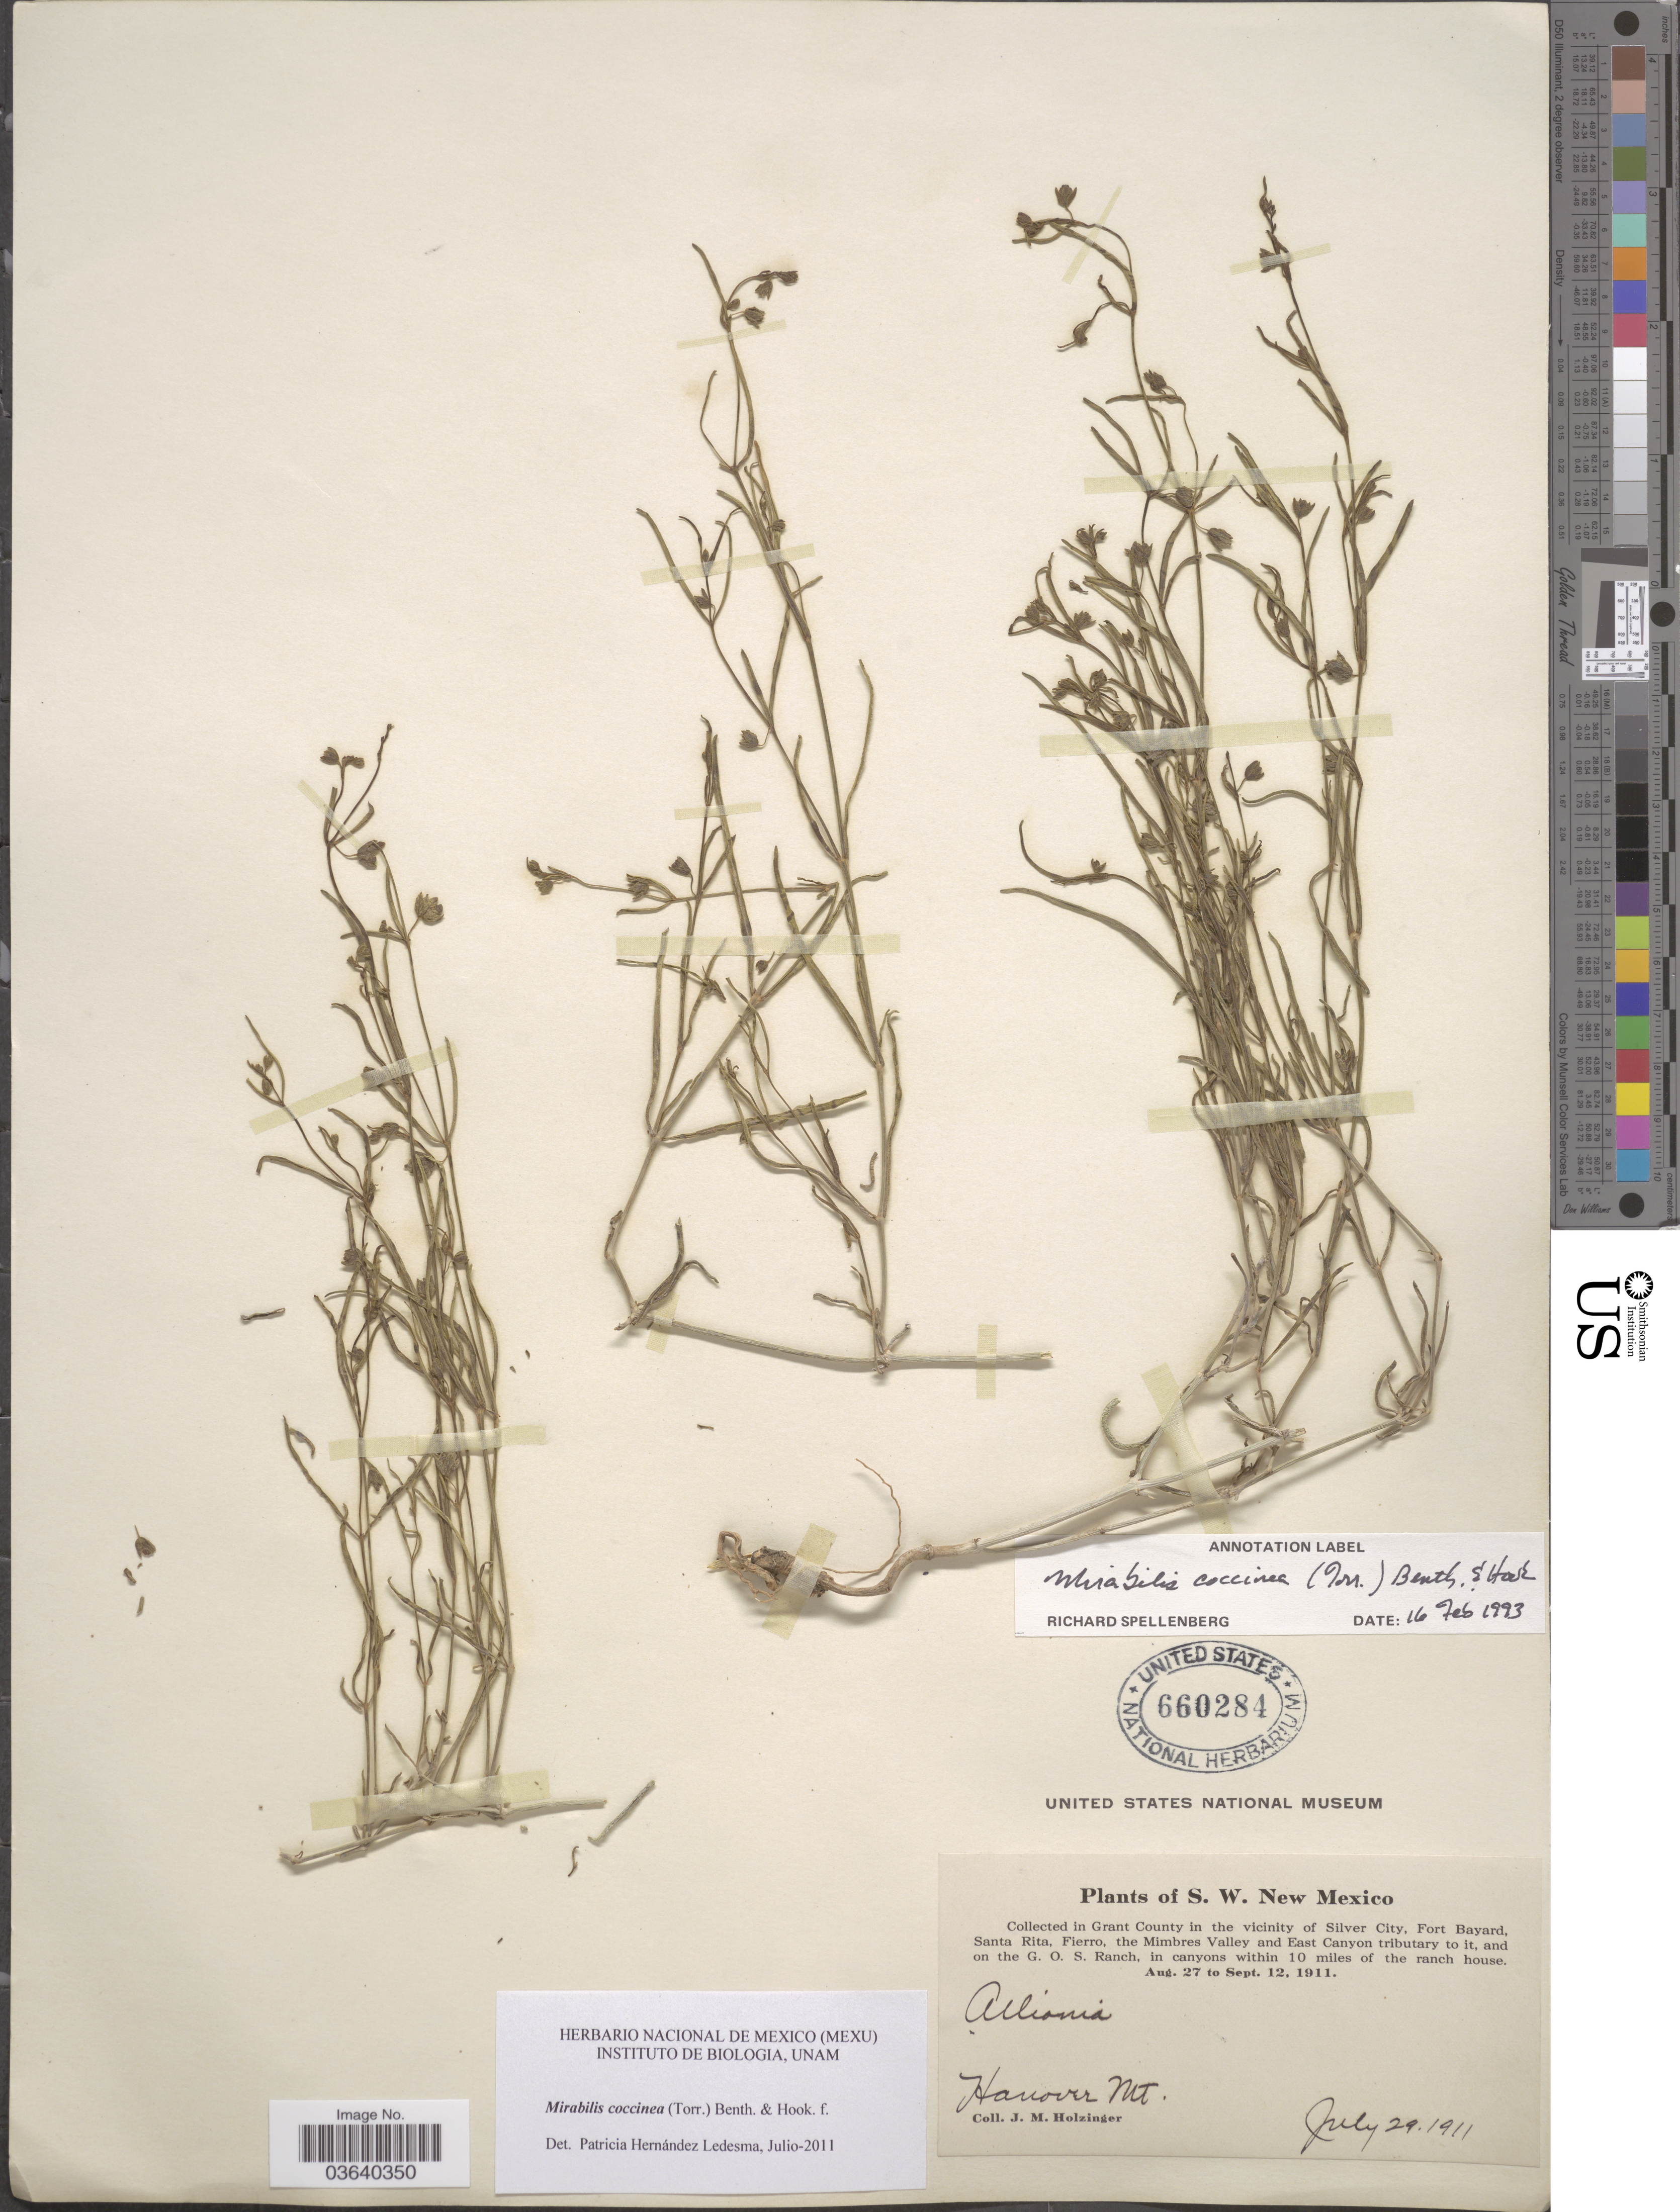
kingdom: Plantae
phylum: Tracheophyta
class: Magnoliopsida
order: Caryophyllales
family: Nyctaginaceae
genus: Mirabilis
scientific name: Mirabilis coccinea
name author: (Torr.) Benth. & Hook. f.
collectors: J. M. Holzinger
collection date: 1911-07-29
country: United States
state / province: New Mexico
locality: S.W. New Mexico. In Grant County in the vicinity of Silver City, Fort Bayard, Santa Rita, Fierro, the Mimbres Valley and East Canyon tributary to it, and on the G.O.S. Ranch, in canyons within 10 miles of the ranch house. Hanover Mt.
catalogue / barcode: US 660284